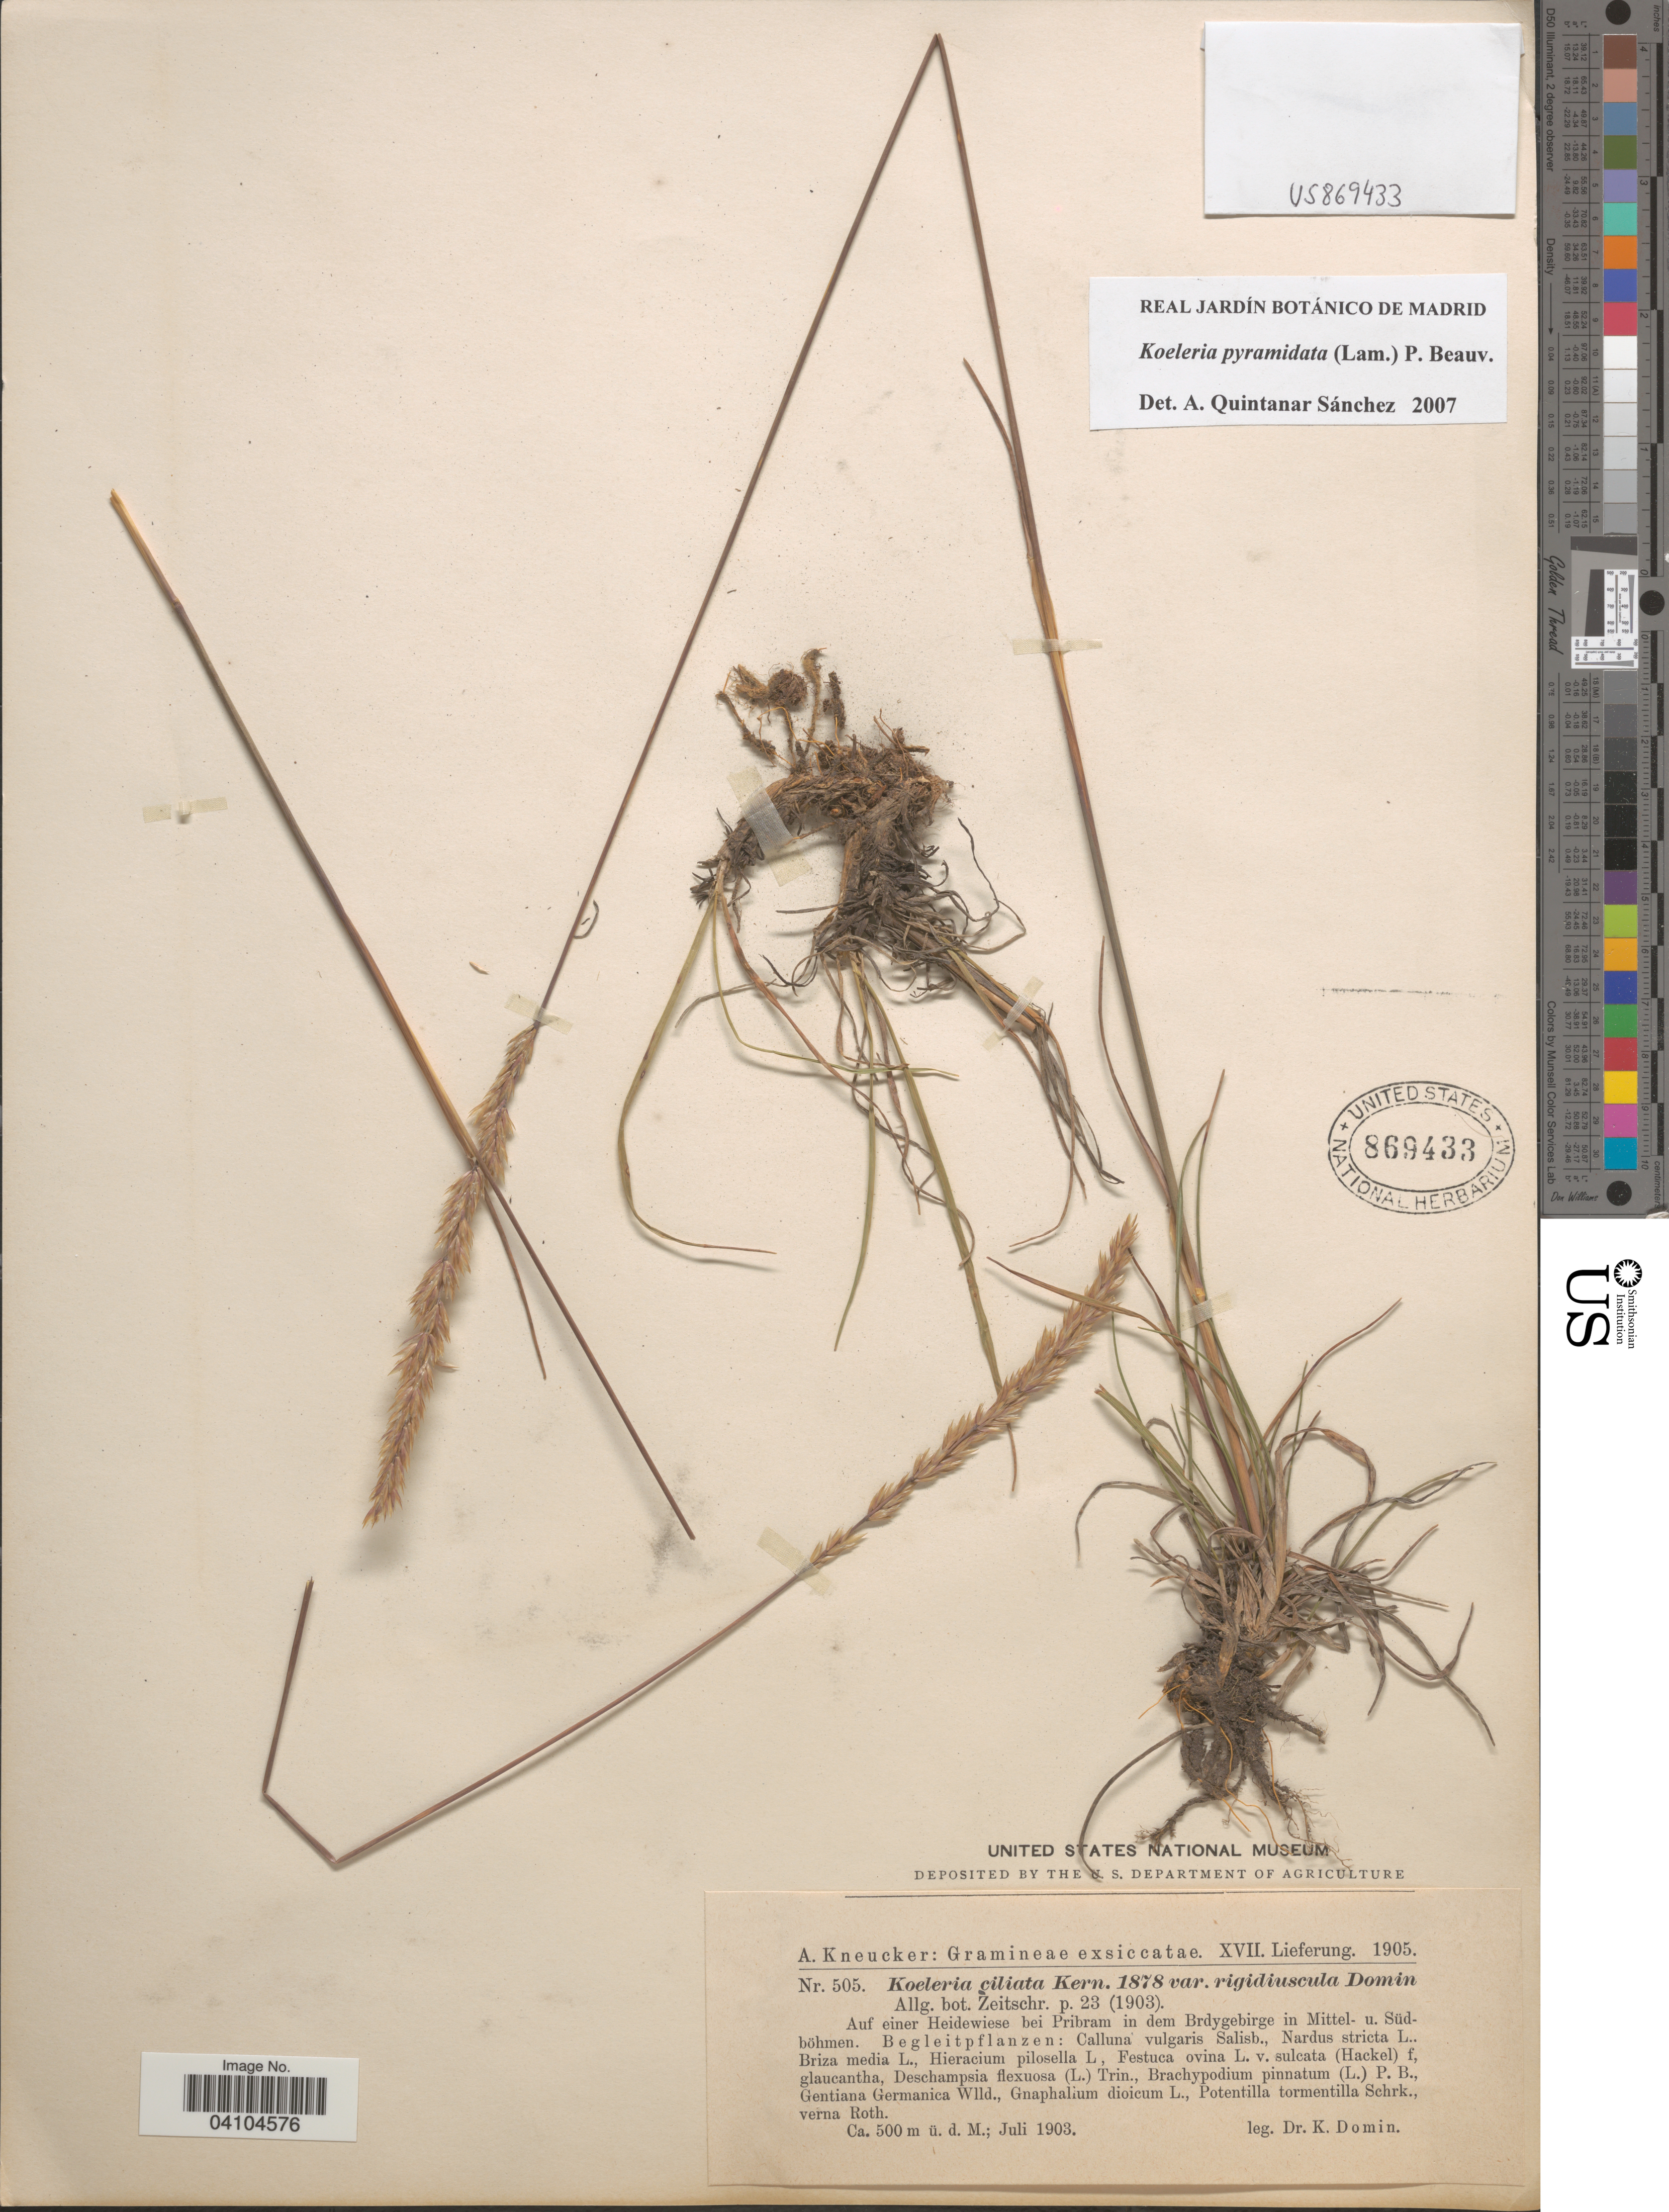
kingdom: Plantae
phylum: Tracheophyta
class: Liliopsida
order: Poales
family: Poaceae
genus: Koeleria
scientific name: Koeleria pyramidata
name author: (Lam.) P. Beauv.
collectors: K. Domin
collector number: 505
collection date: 1903-07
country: Czechia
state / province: Central Bohemian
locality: Auf einer Heidewiese bei Pribram in dem Brdygebirge in Mittel- u. Südböhmen.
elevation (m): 500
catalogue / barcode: US 869433